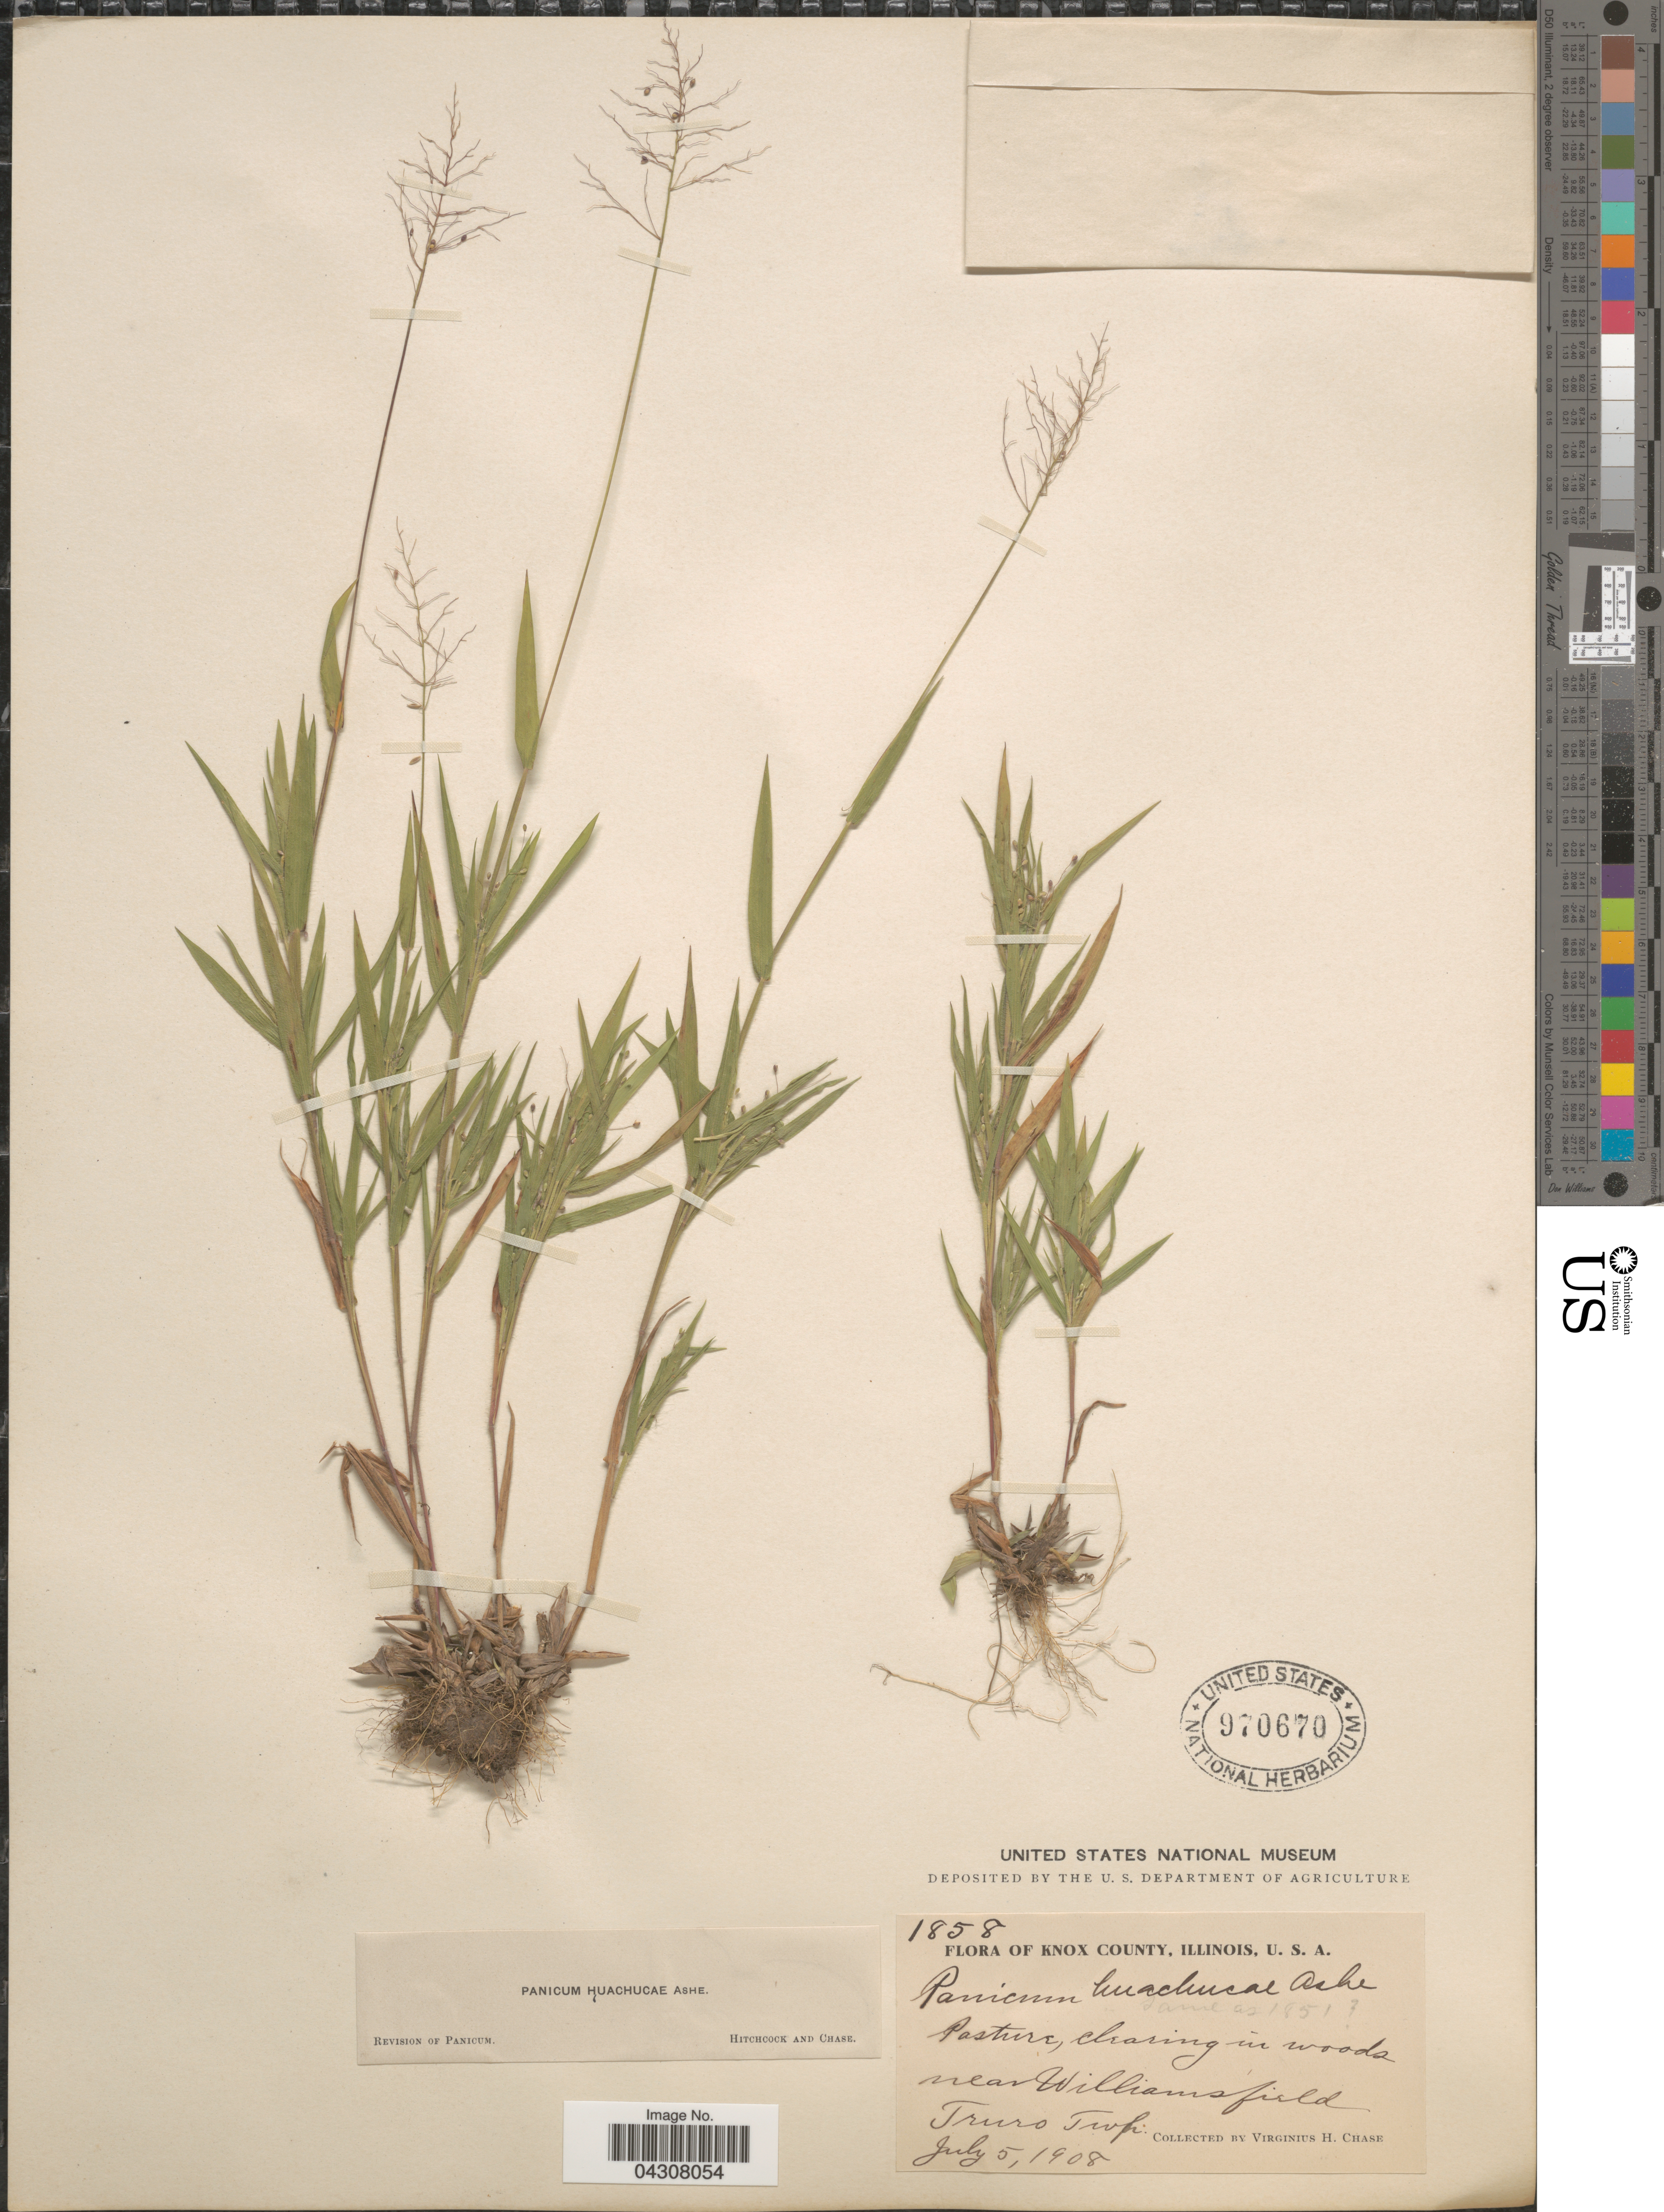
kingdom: Plantae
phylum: Tracheophyta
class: Liliopsida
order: Poales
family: Poaceae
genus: Dichanthelium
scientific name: Dichanthelium acuminatum var. acuminatum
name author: (Sw.) Gould & C.A. Clark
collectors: V. H. Chase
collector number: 1858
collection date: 1908-07-05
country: United States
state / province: Illinois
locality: Knox County. Pasture clearing in woods near Williams field. Truro Twp.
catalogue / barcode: US 970670